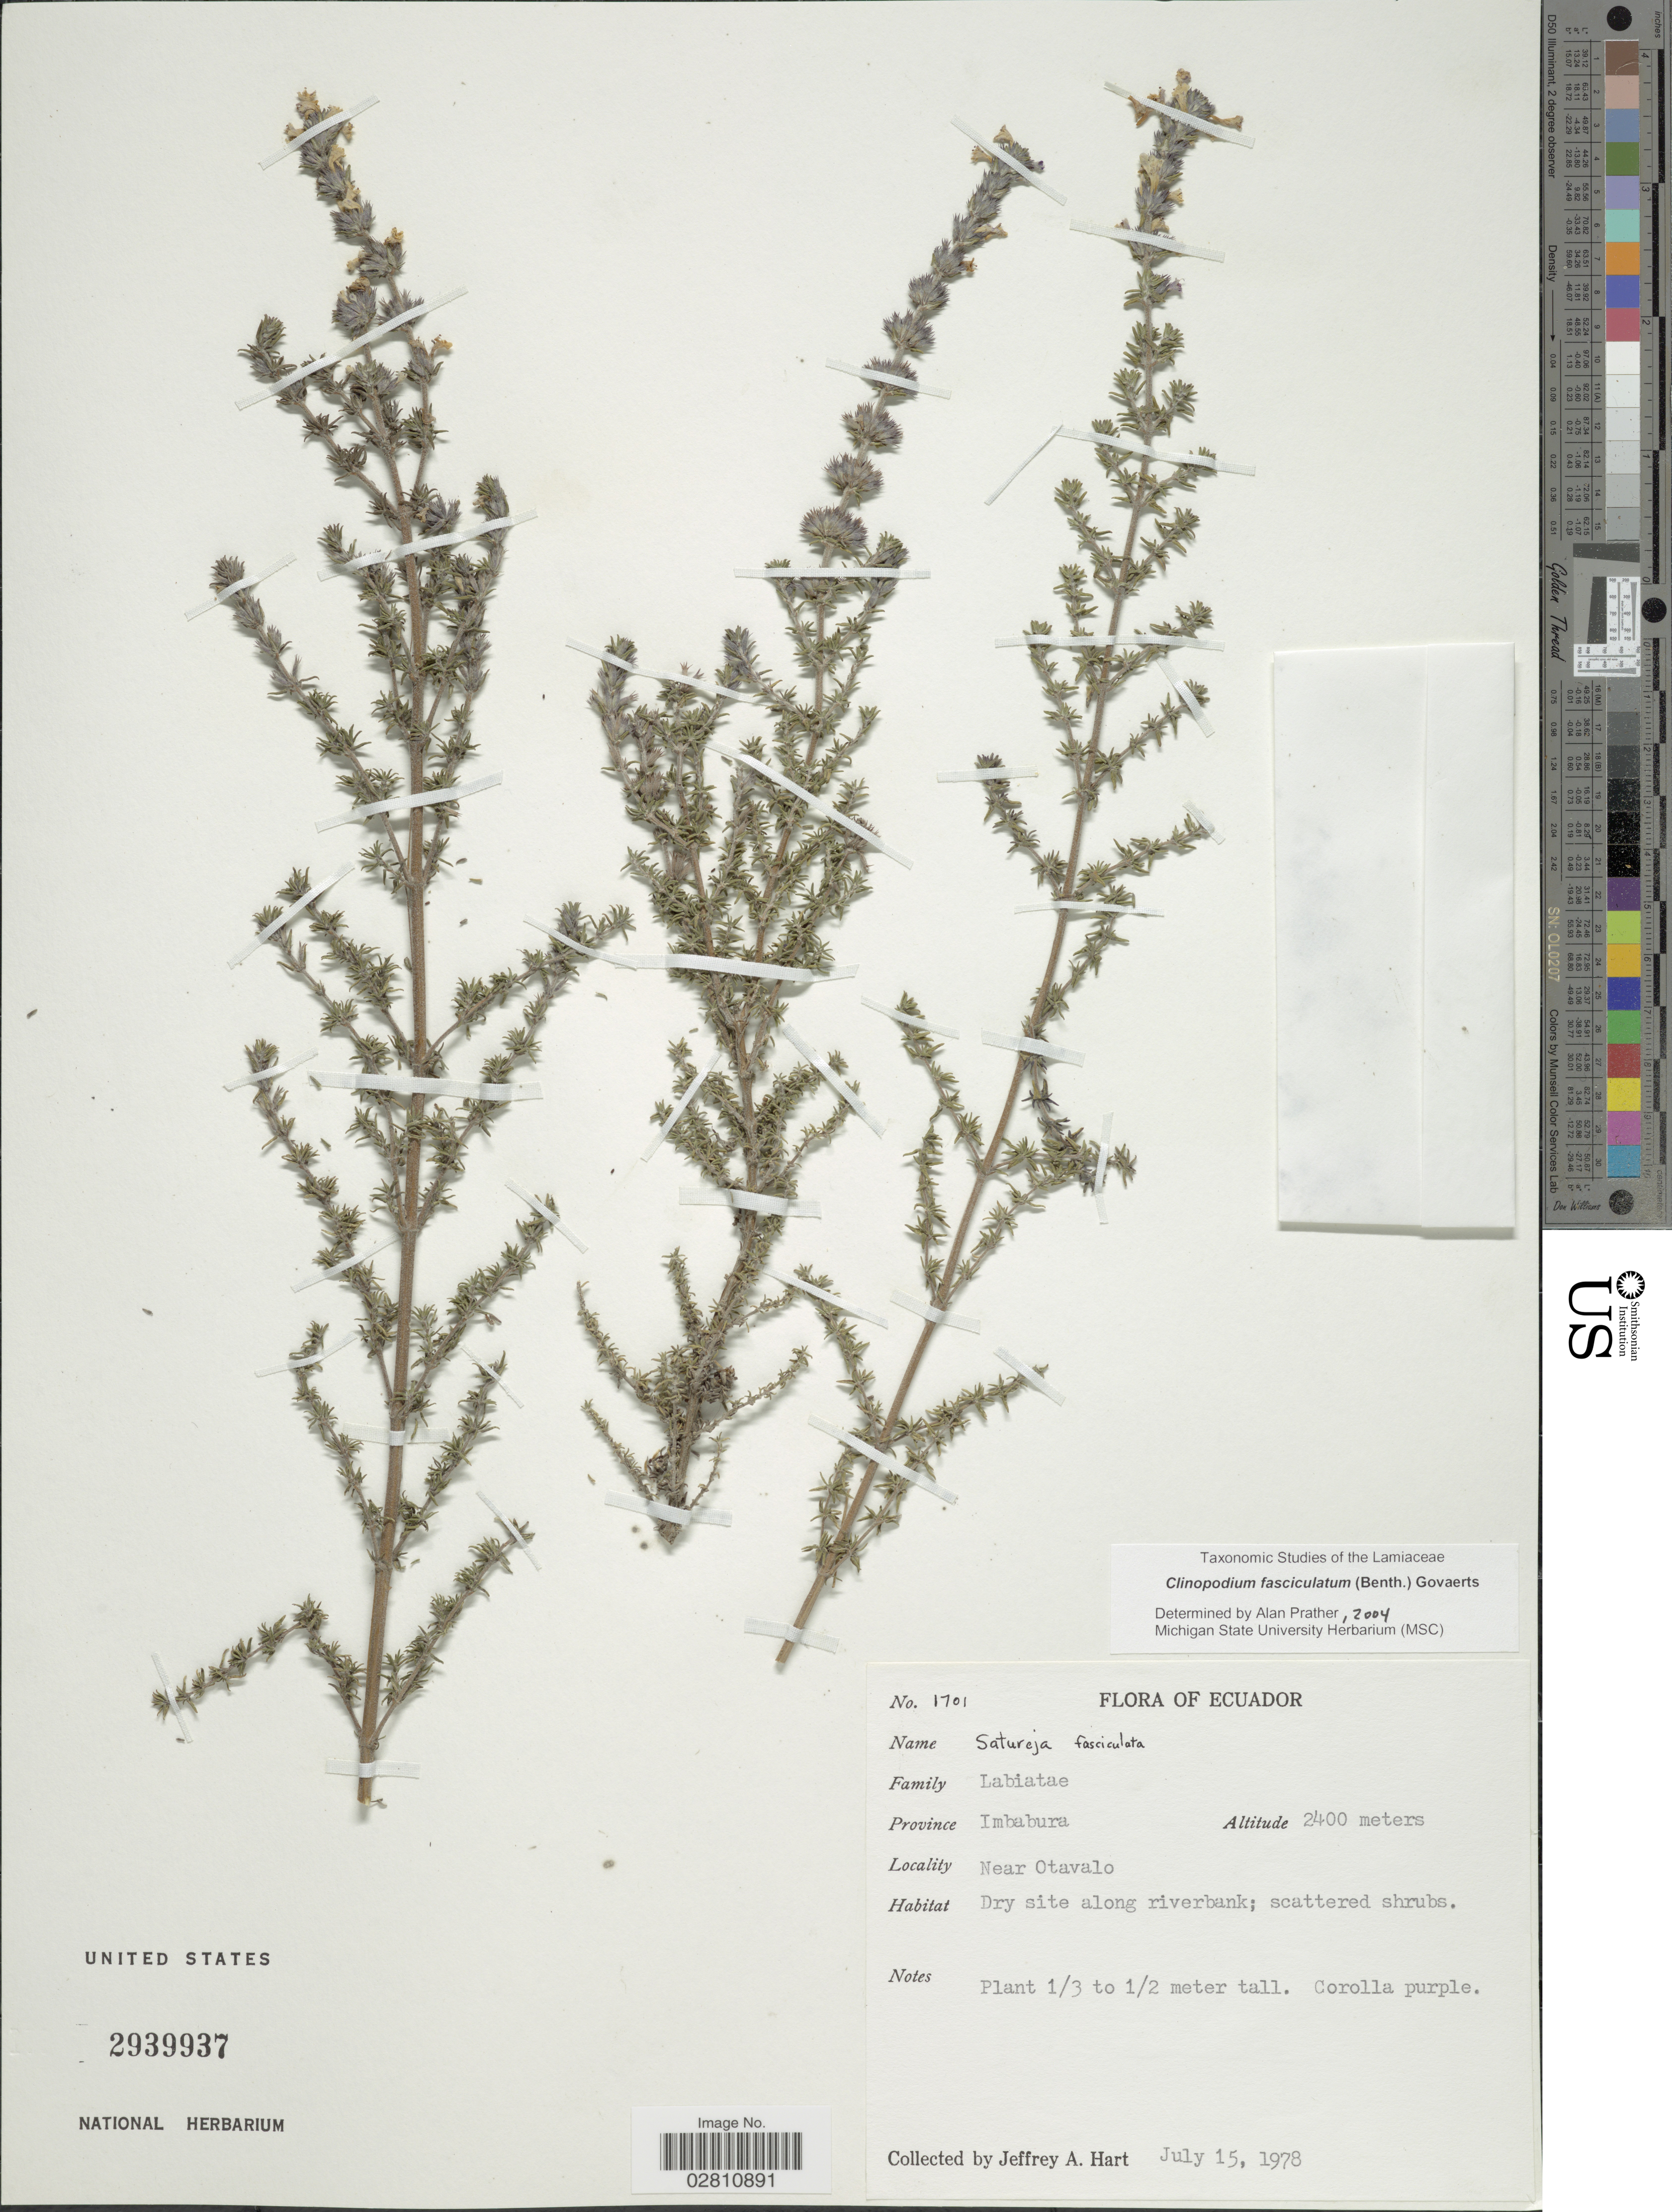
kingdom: Plantae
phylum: Tracheophyta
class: Magnoliopsida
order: Lamiales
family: Lamiaceae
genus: Clinopodium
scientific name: Clinopodium fasciculatum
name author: (Benth.) Govaerts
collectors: J. A. Hart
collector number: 1701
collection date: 1978-07-15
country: Ecuador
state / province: Imbabura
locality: Prov. Imbabura, Near Otavalo.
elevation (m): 2400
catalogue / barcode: US 2939937